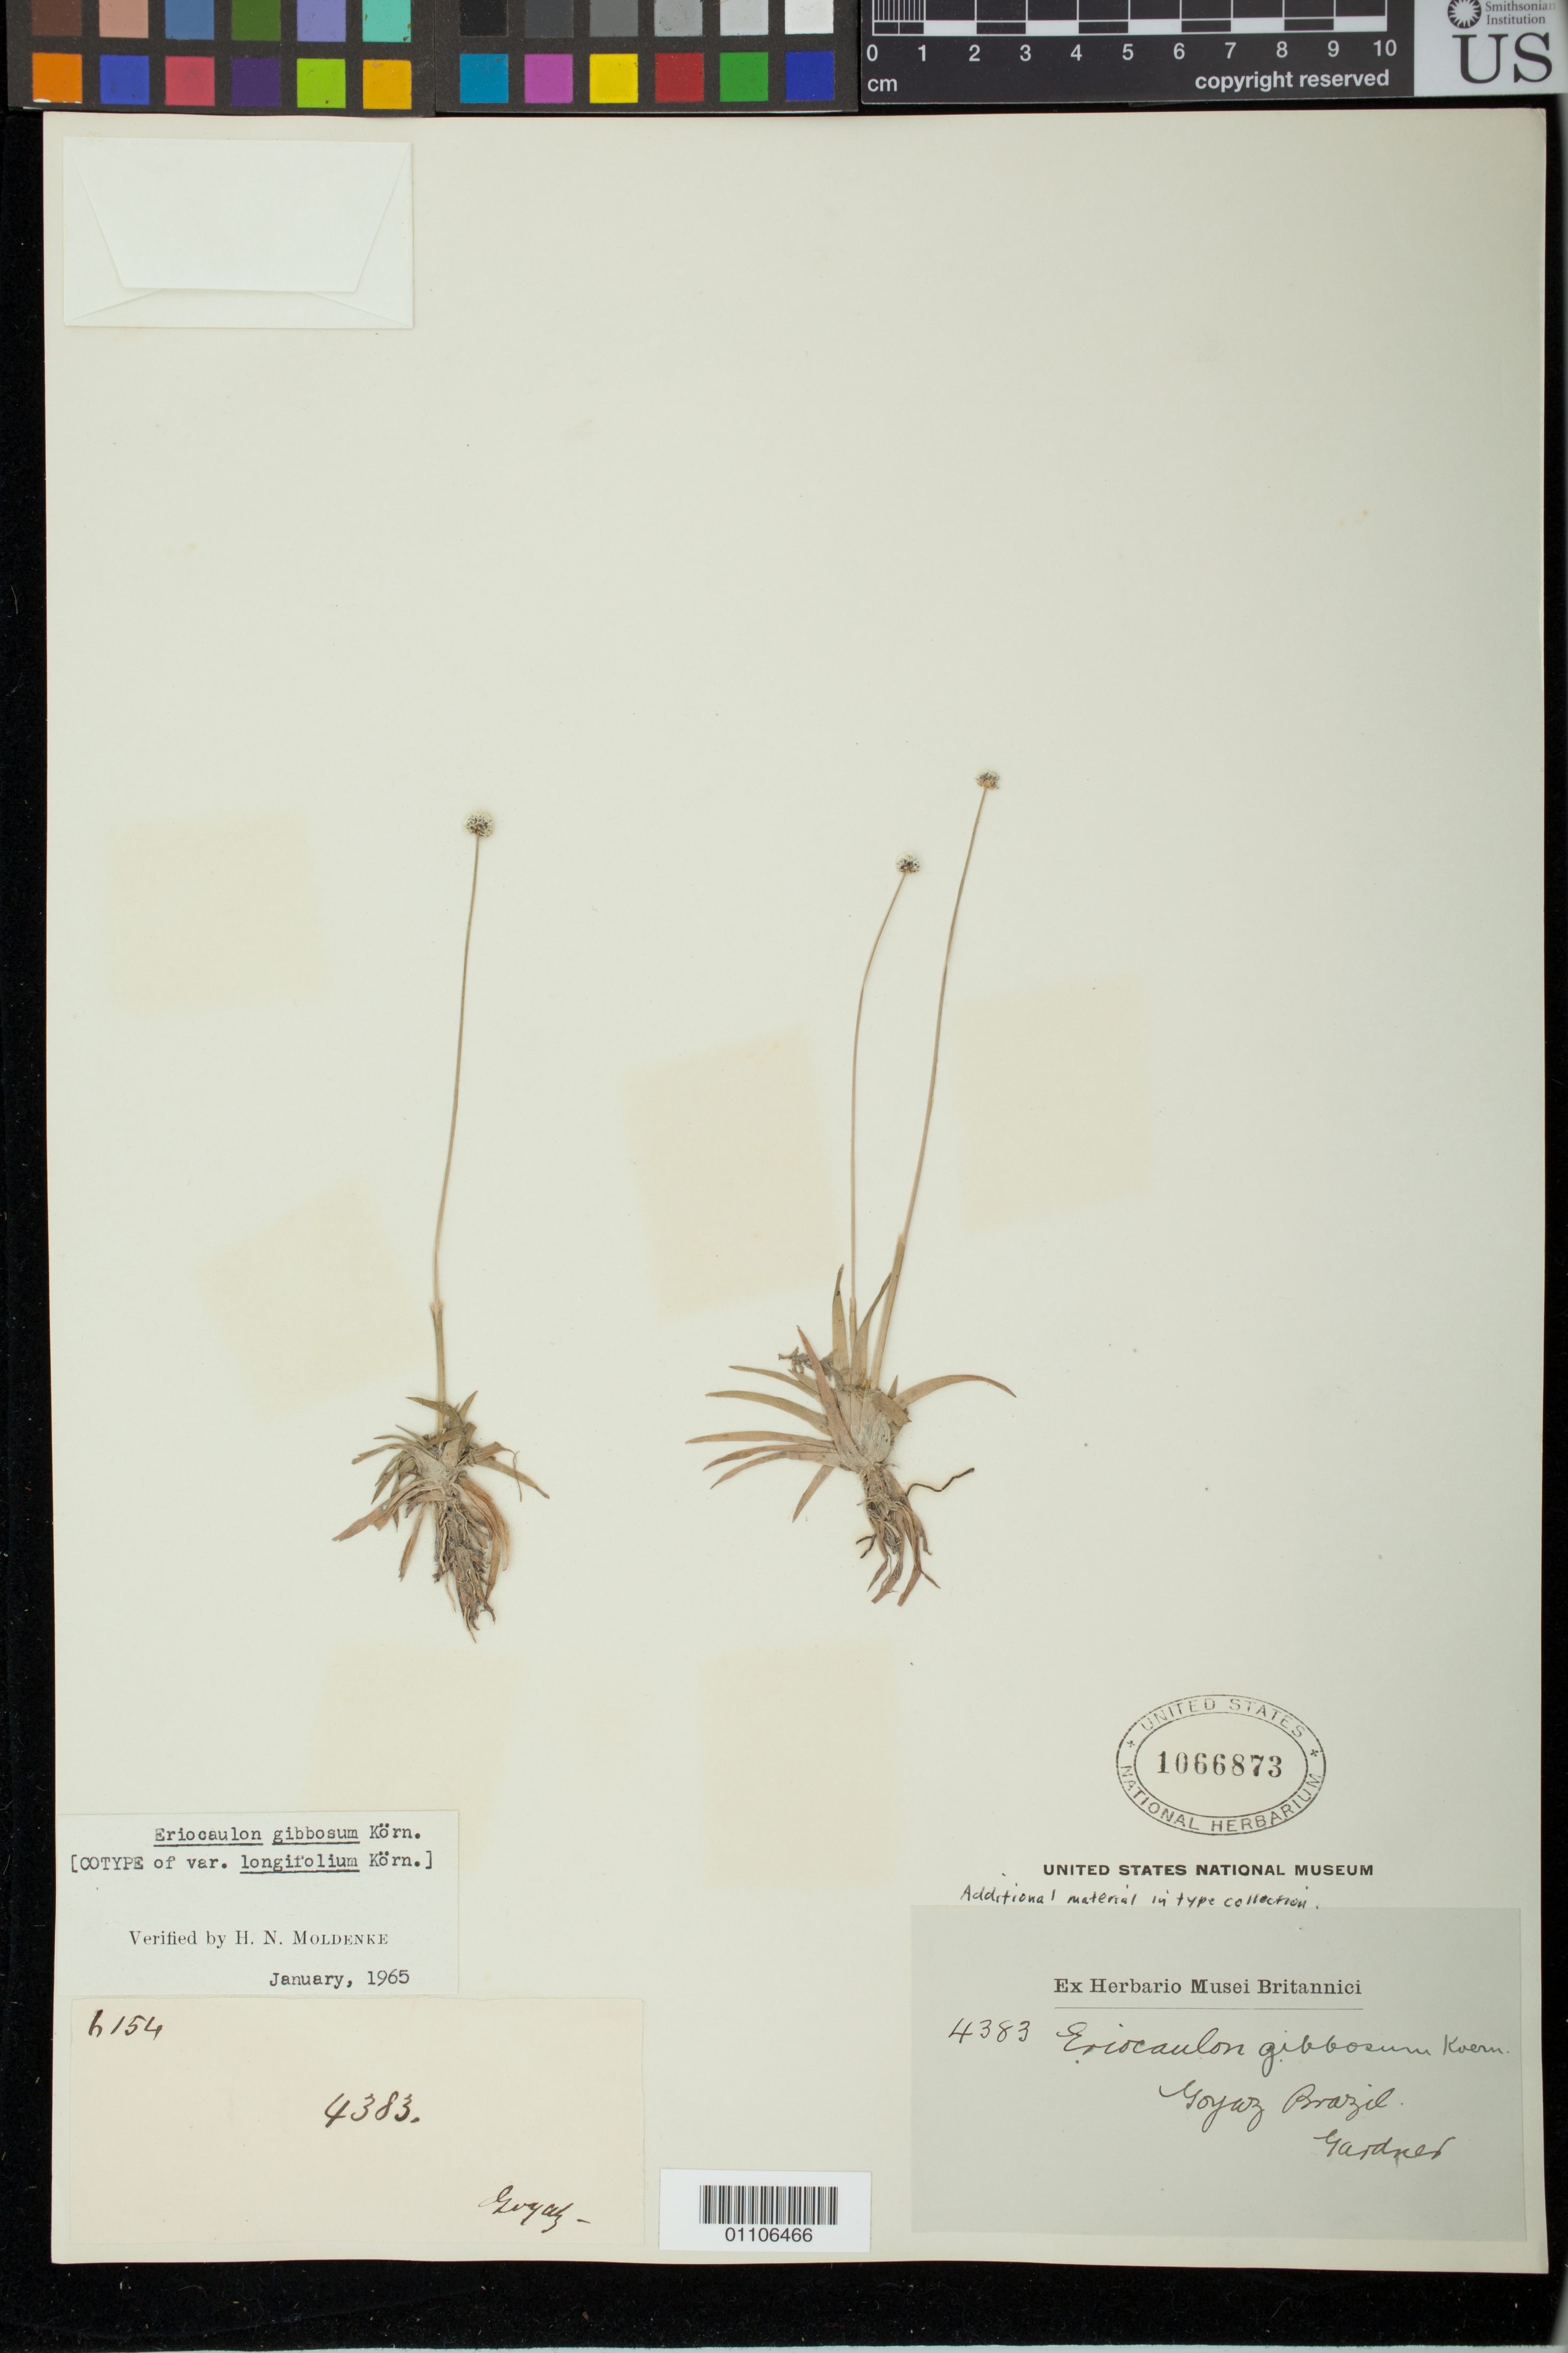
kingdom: Plantae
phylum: Tracheophyta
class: Liliopsida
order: Poales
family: Eriocaulaceae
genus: Eriocaulon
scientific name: Eriocaulon gibbosum var. longifolium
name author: Körn. in Mart.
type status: Isosyntype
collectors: G. Gardner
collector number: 4383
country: Brazil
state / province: Goiás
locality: Goyaz.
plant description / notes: Protologue, "in prov. Minarum" [Minas Gerais]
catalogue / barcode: US 1066873